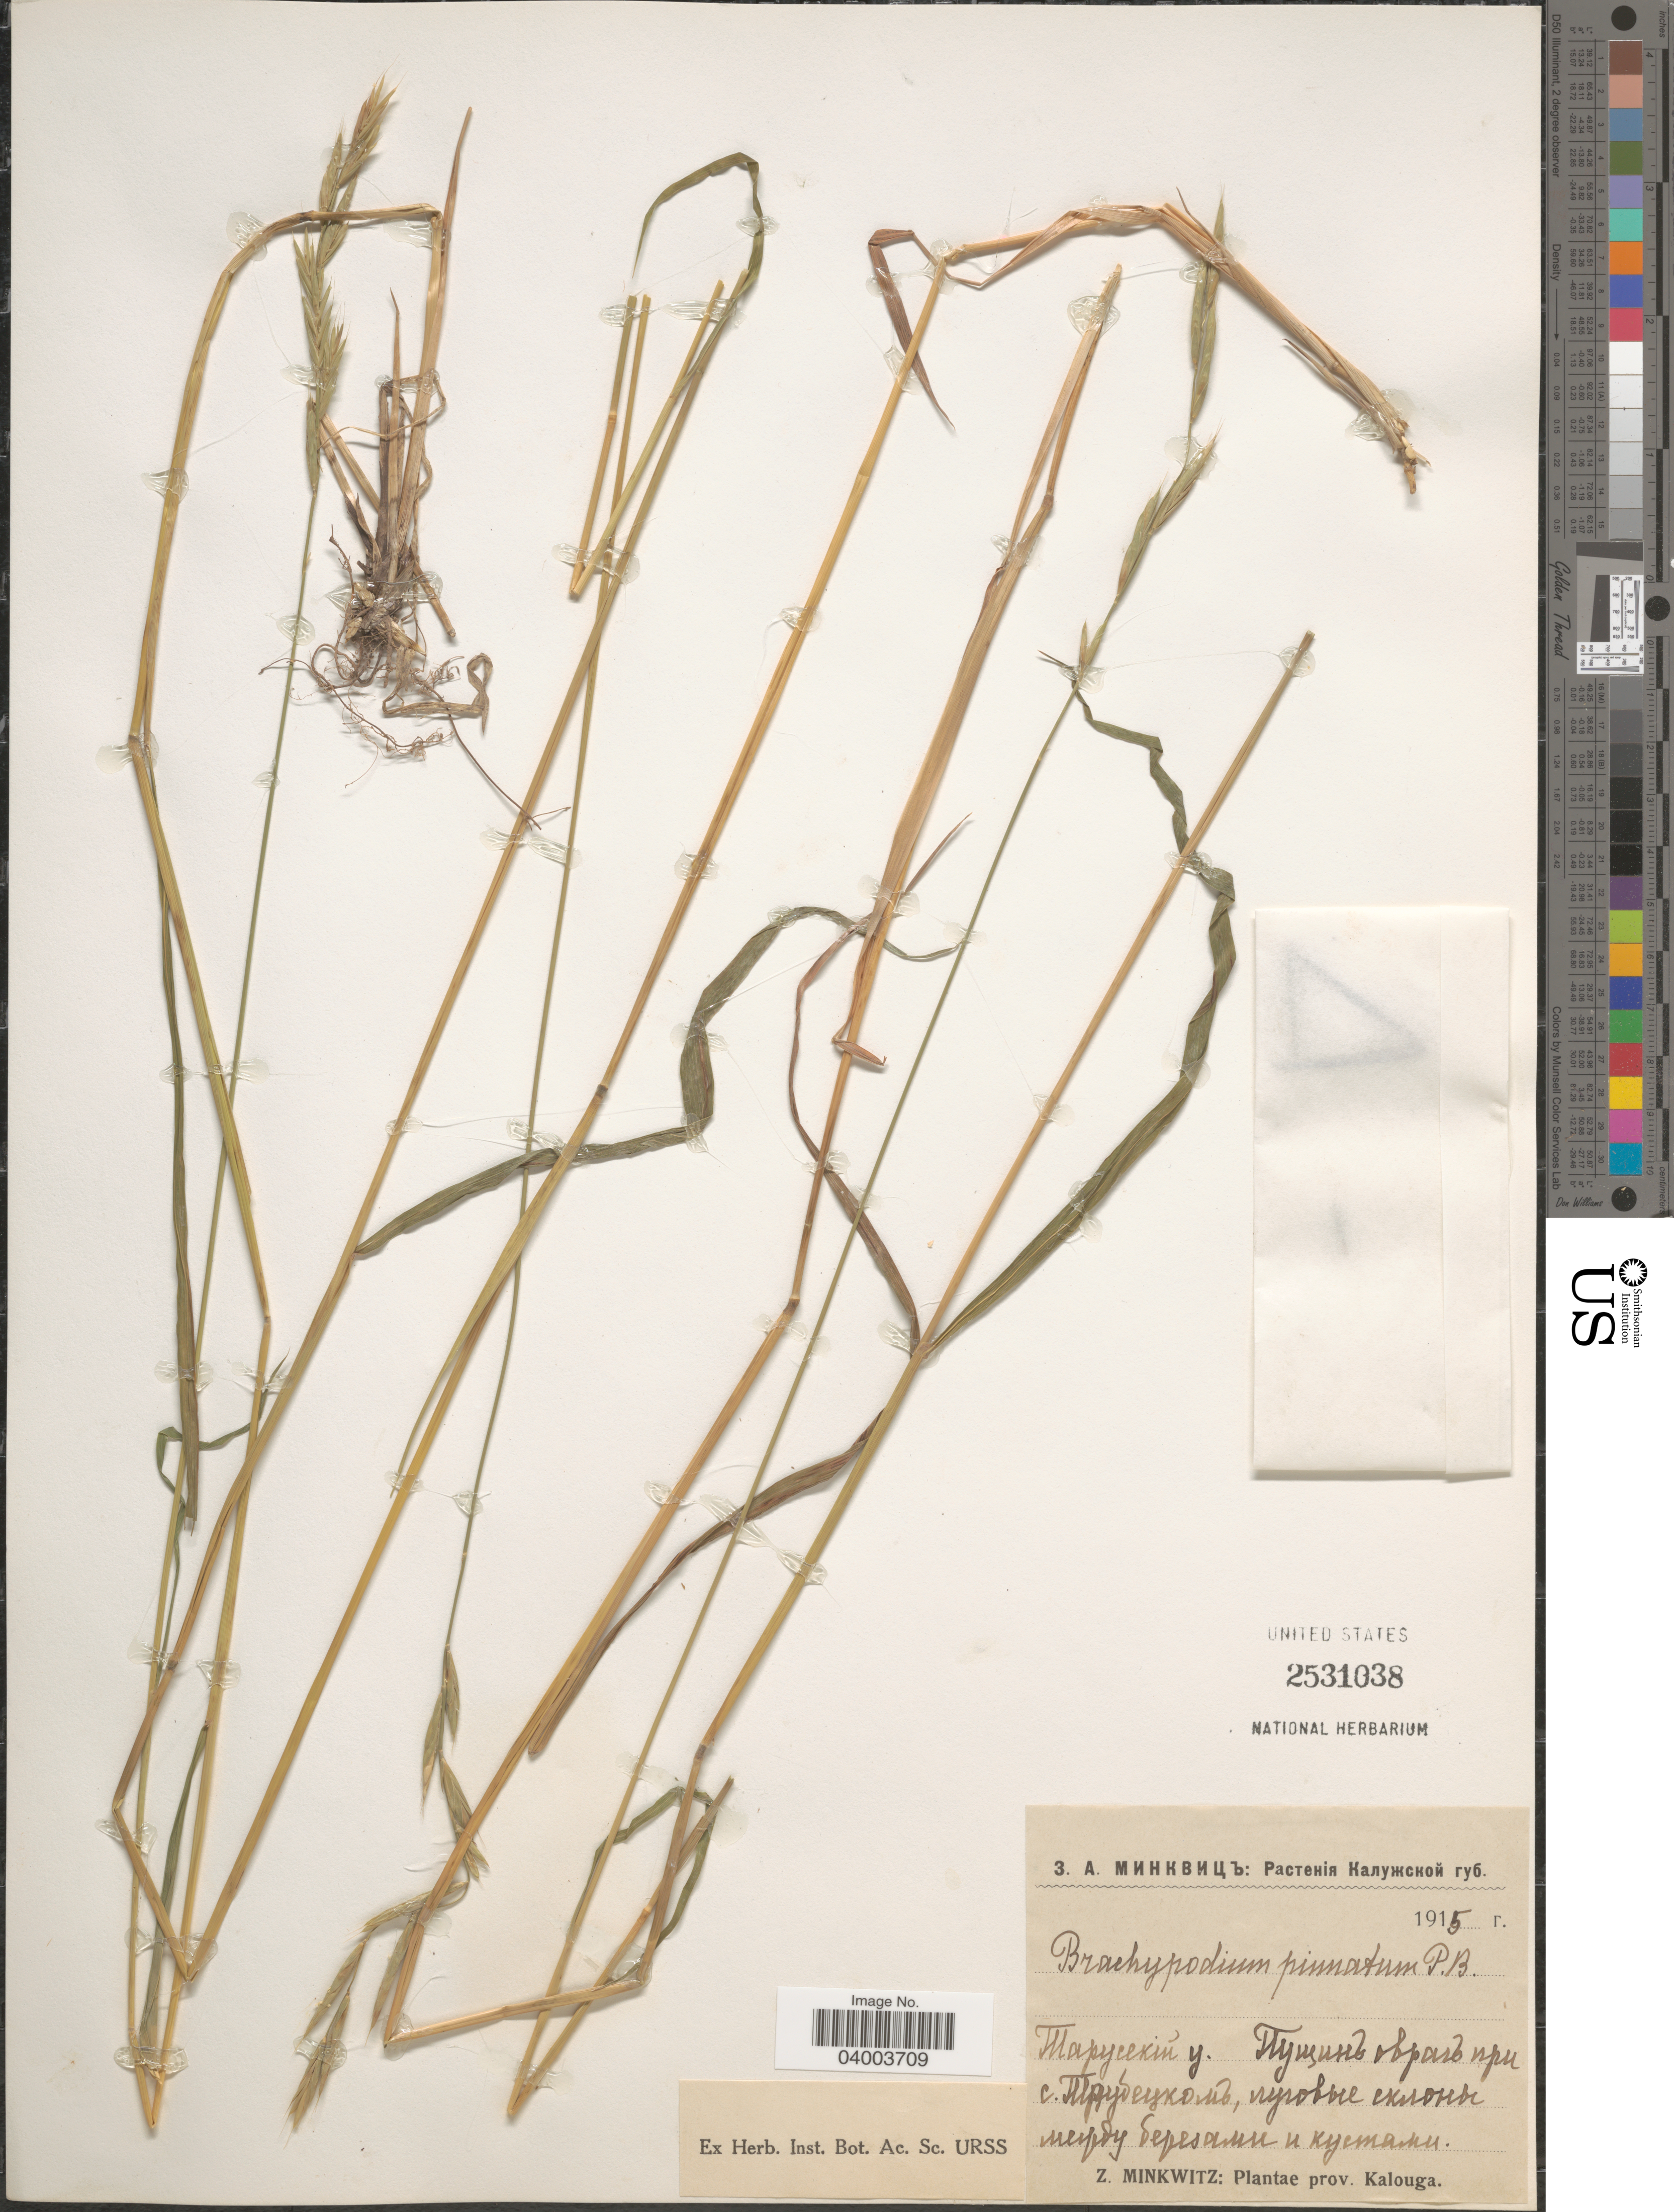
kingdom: Plantae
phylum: Tracheophyta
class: Liliopsida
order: Poales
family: Poaceae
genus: Brachypodium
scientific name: Brachypodium pinnatum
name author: (L.) P. Beauv.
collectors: Z. Minkwitz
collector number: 3?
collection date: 1915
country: Russian Federation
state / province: Kaluga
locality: X. Prov. Kalouga.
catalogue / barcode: US 2531038